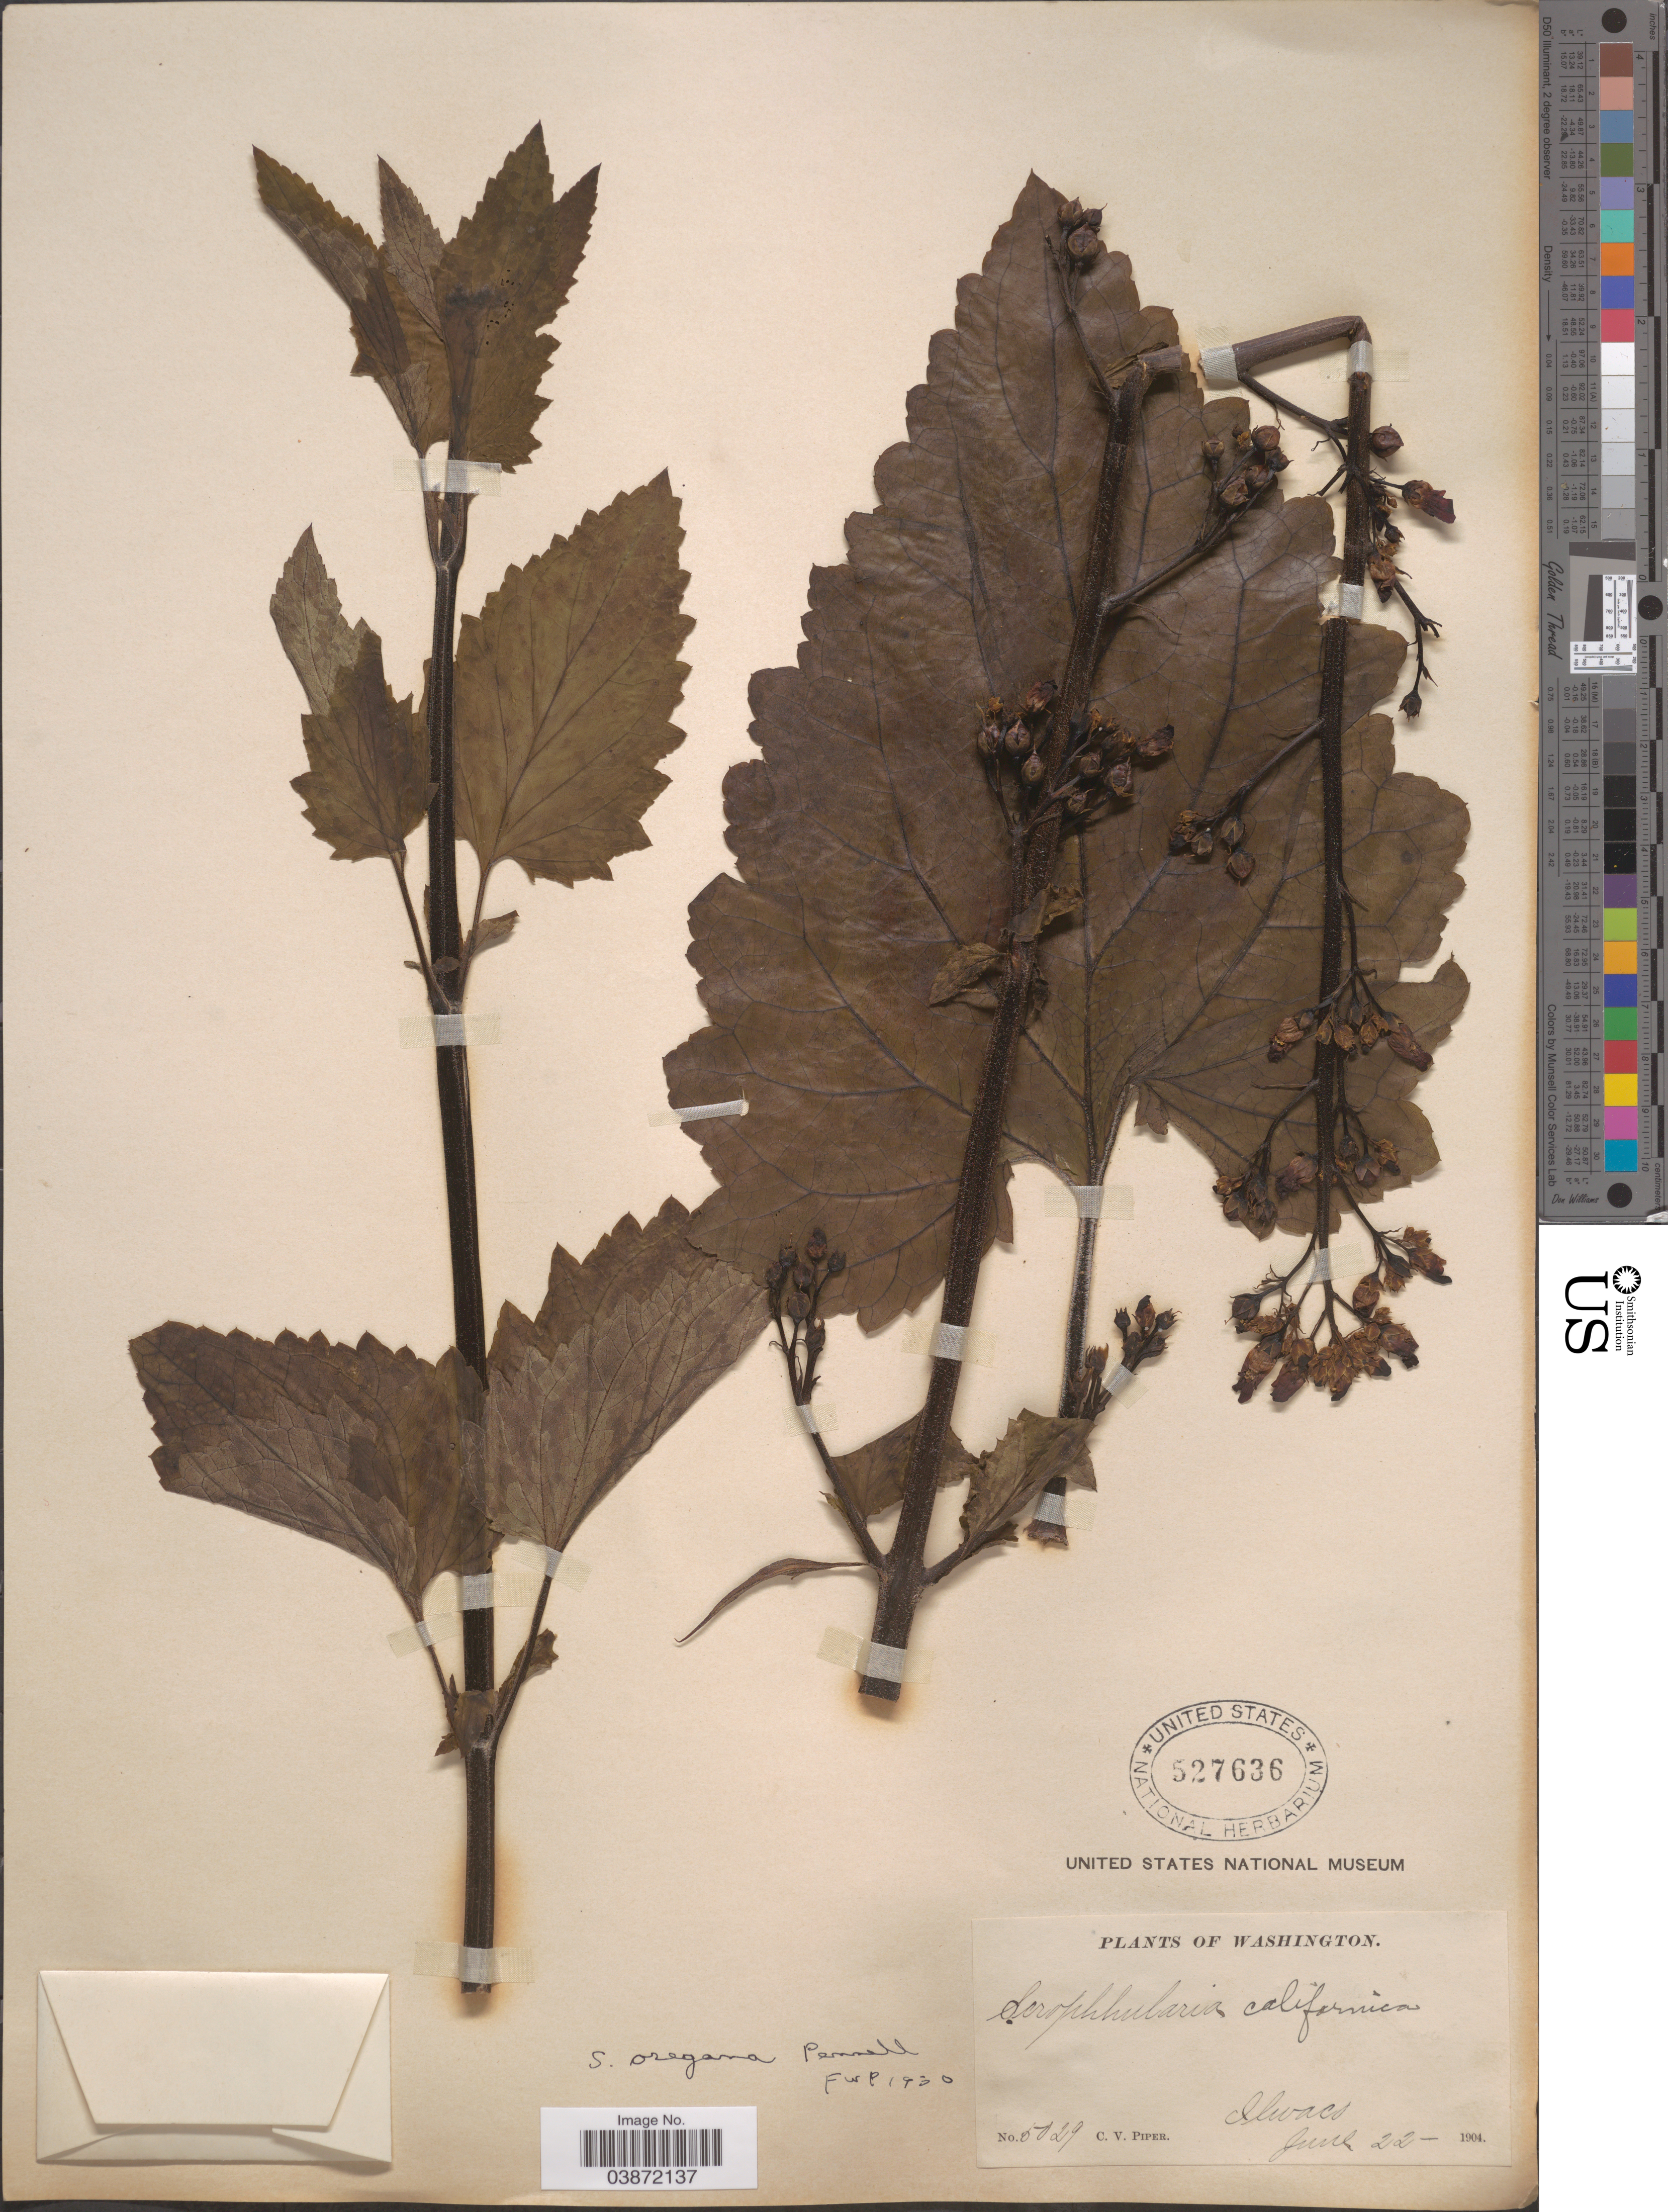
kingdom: Plantae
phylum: Tracheophyta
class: Magnoliopsida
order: Lamiales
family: Scrophulariaceae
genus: Scrophularia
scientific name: Scrophularia oregana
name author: Pennell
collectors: C. V. Piper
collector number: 5029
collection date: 1904-06-22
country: United States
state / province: Washington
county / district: Pacific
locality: Ilwaco.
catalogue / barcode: US 527636